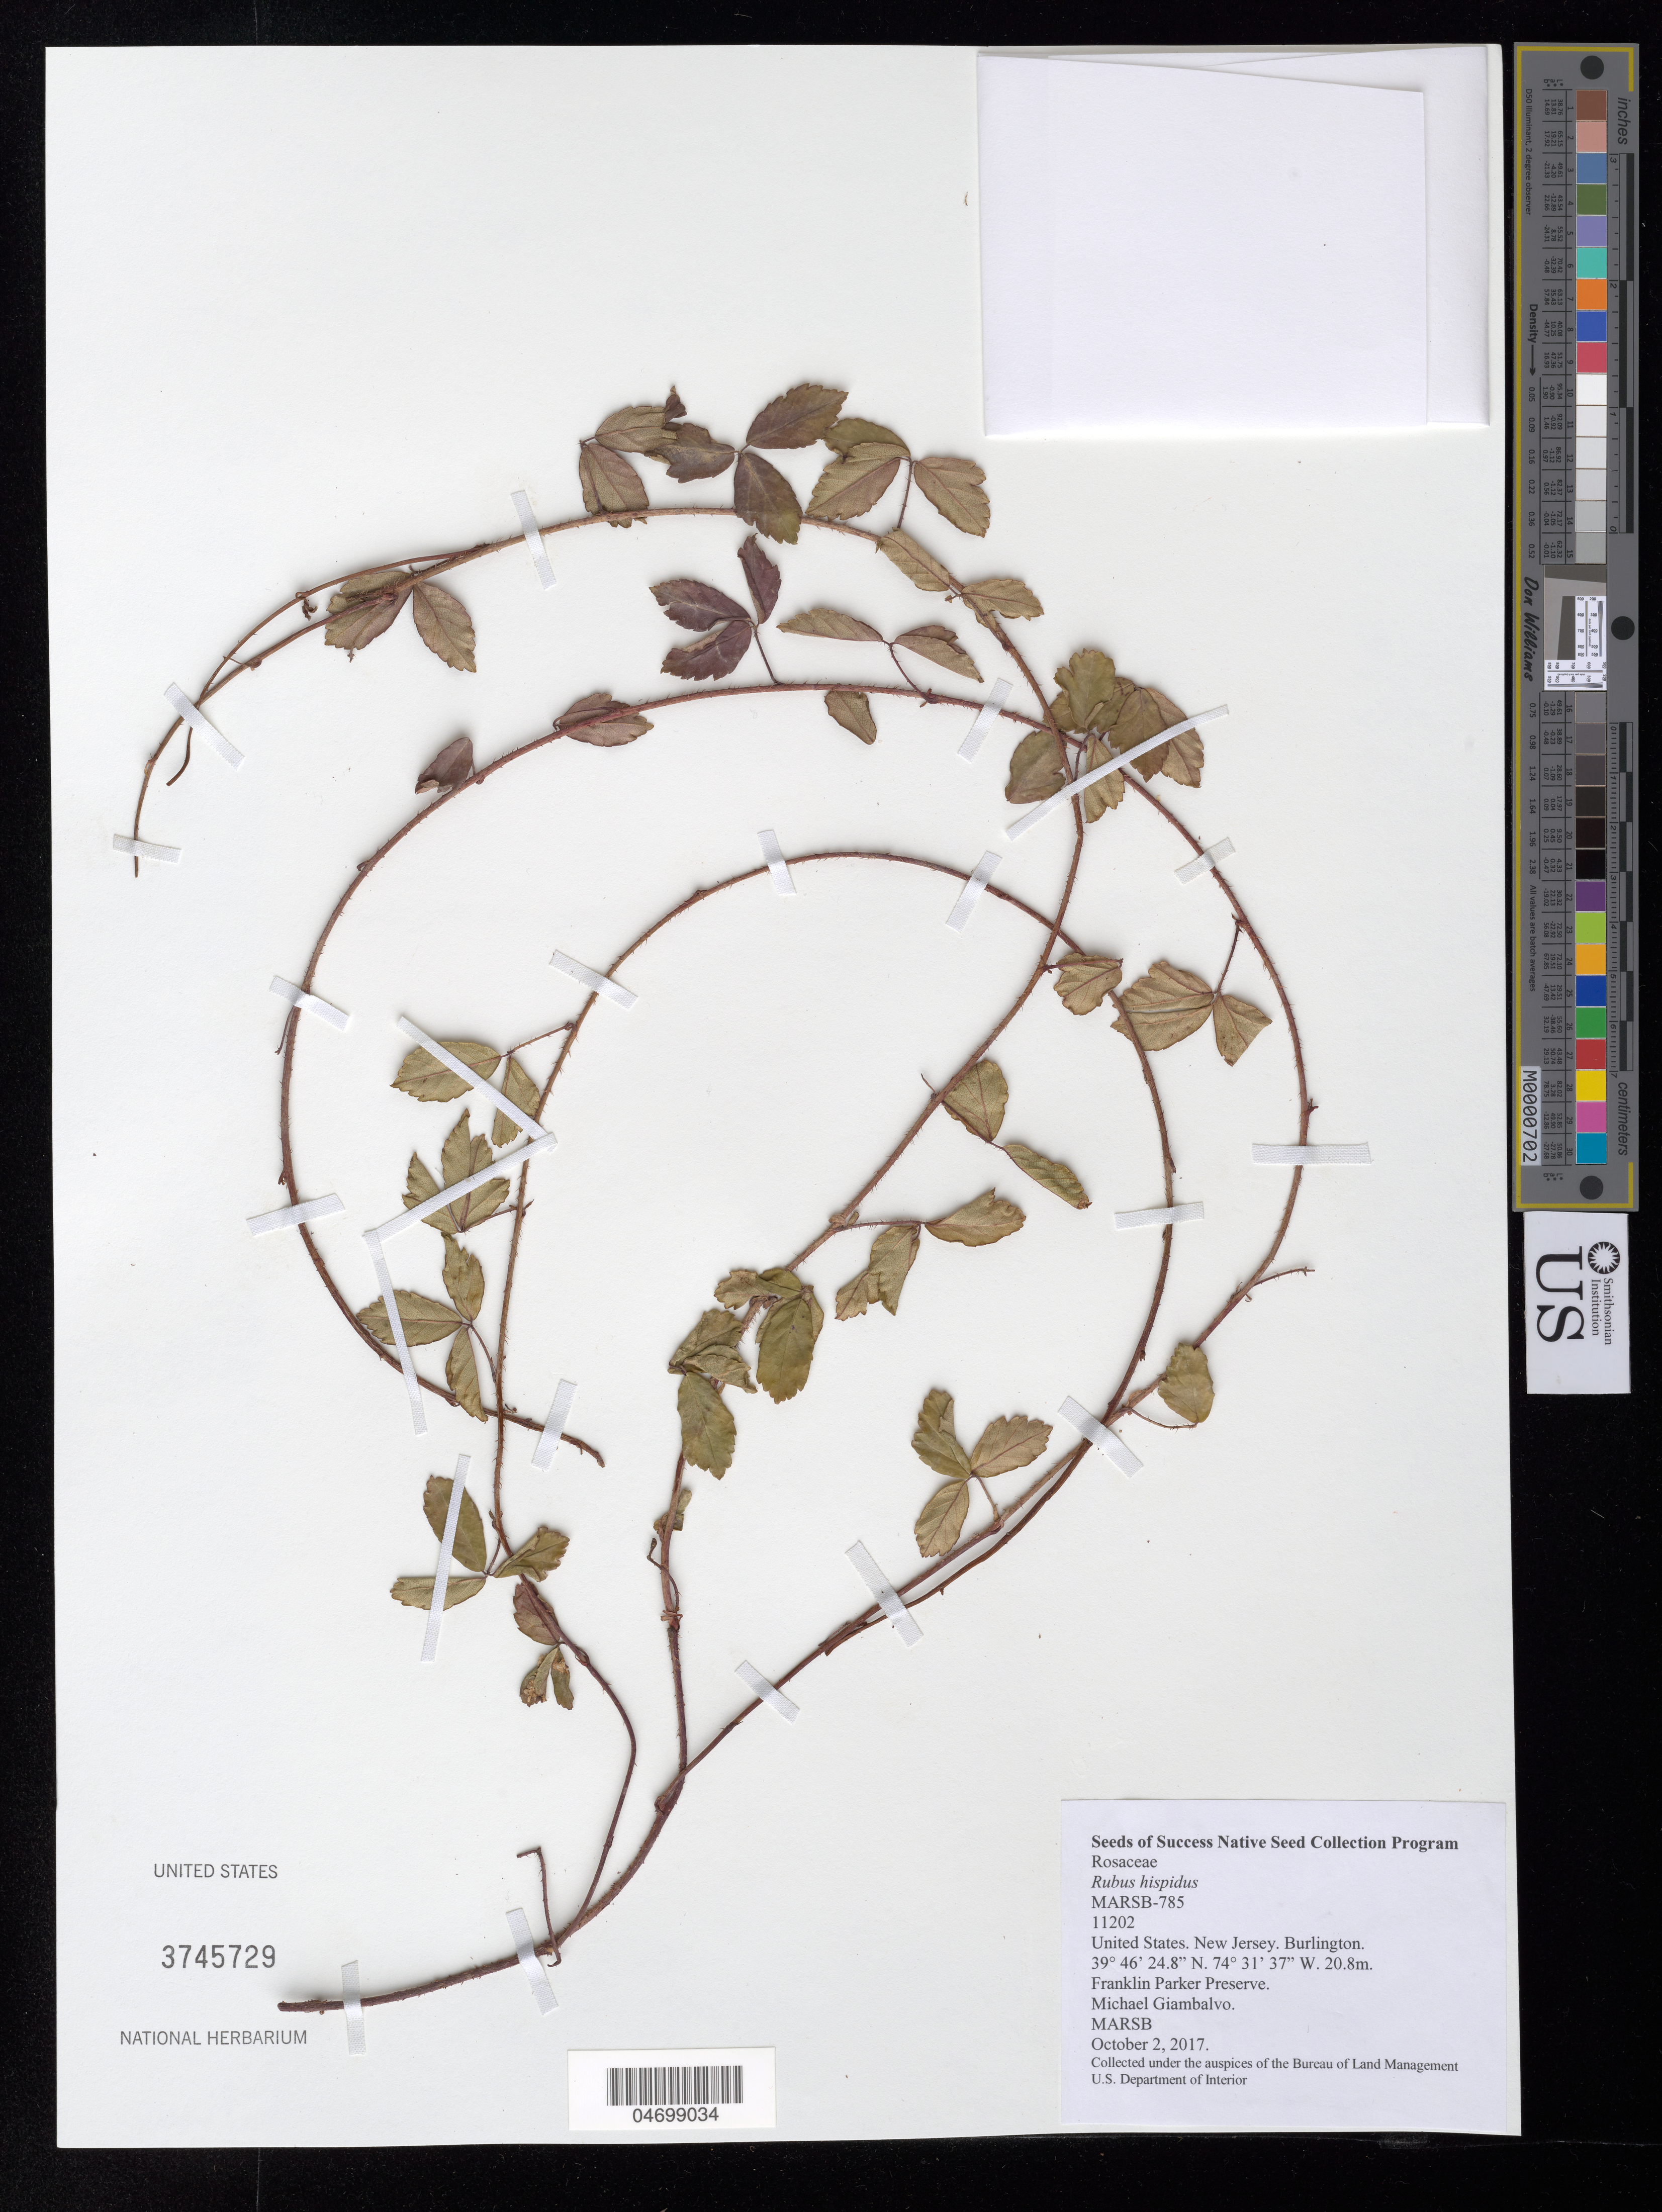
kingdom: Plantae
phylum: Tracheophyta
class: Magnoliopsida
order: Rosales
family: Rosaceae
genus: Rubus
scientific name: Rubus hispidus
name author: L.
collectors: M. Giambalvo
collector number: MARSB-785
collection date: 2017-08-02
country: United States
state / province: New Jersey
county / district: Burlington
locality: Franklin Parker Preserve, Speedwell entrance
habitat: freshwater meadow/cranberry bog/ pitch pine lowlands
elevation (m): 20.8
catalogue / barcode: US 3745729